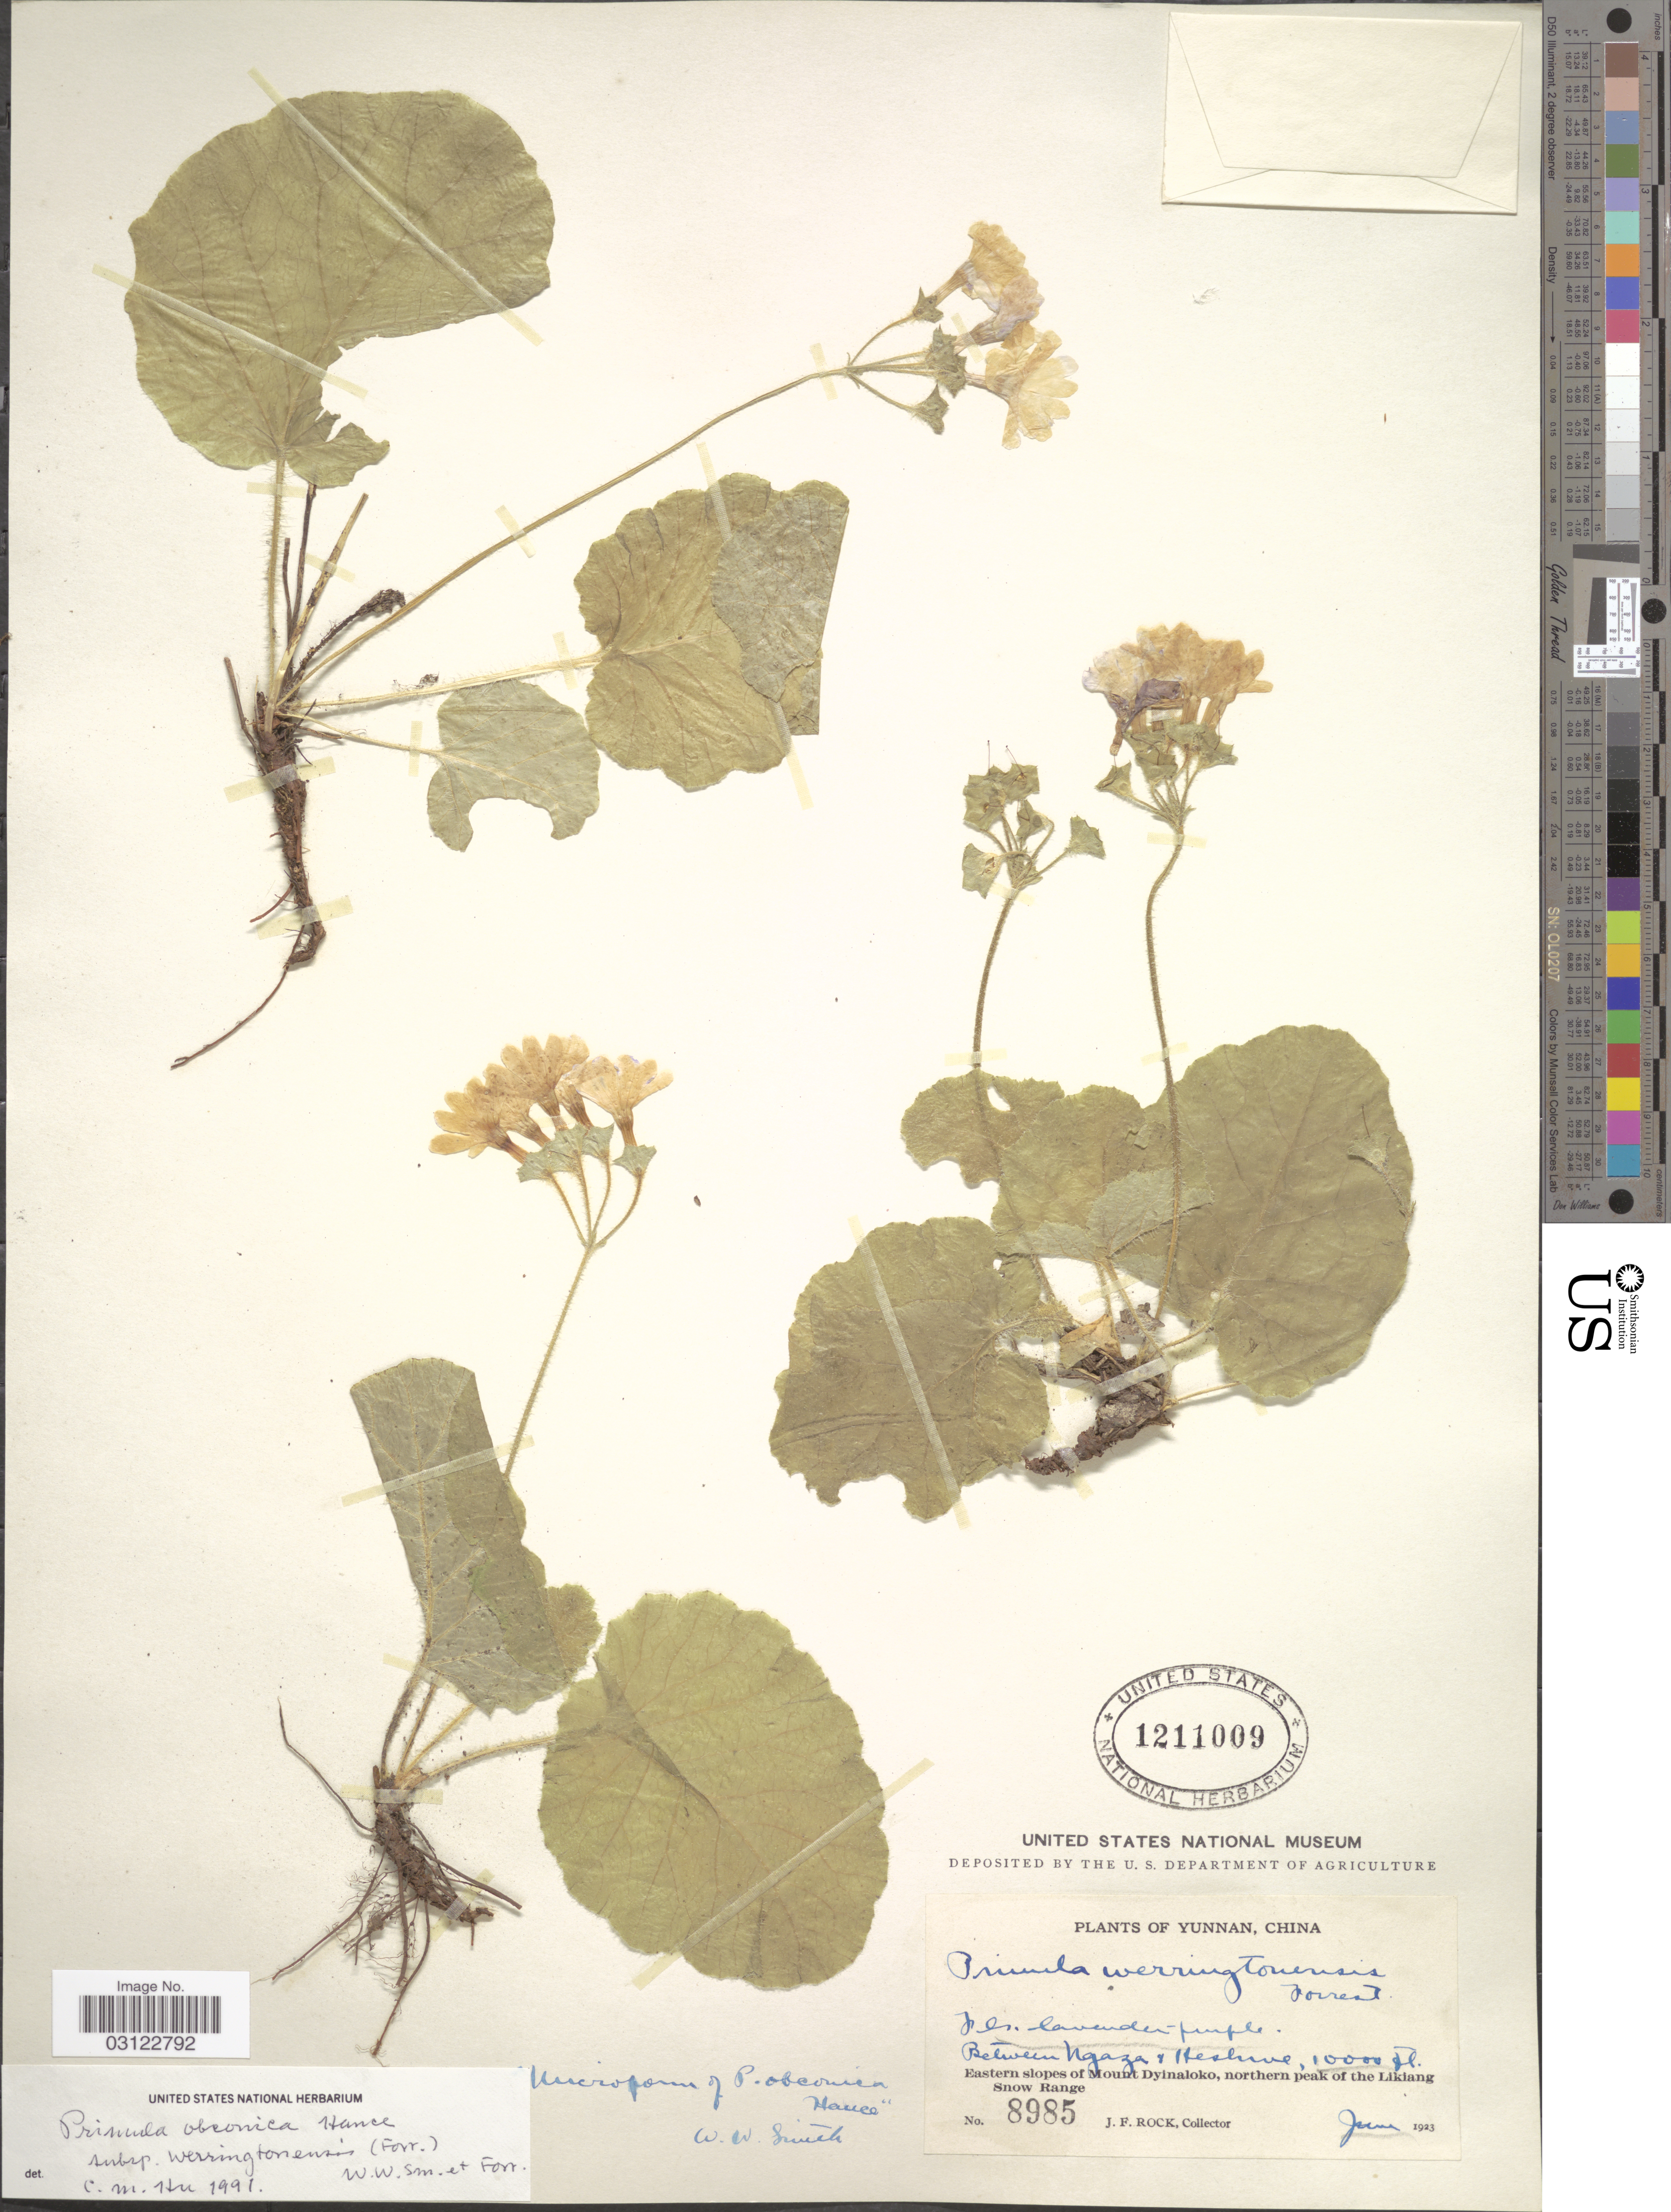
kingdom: Plantae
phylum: Tracheophyta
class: Magnoliopsida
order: Ericales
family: Primulaceae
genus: Primula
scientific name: Primula werringtonensis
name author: Forrest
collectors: J. Rock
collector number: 8985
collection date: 1923-06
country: China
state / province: Yunnan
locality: Between Ngaza & Heshwe. Eastern slopes of Mount Dyinaloko, northern peak of the Likiang Snow Range.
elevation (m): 3048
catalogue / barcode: US 1211009